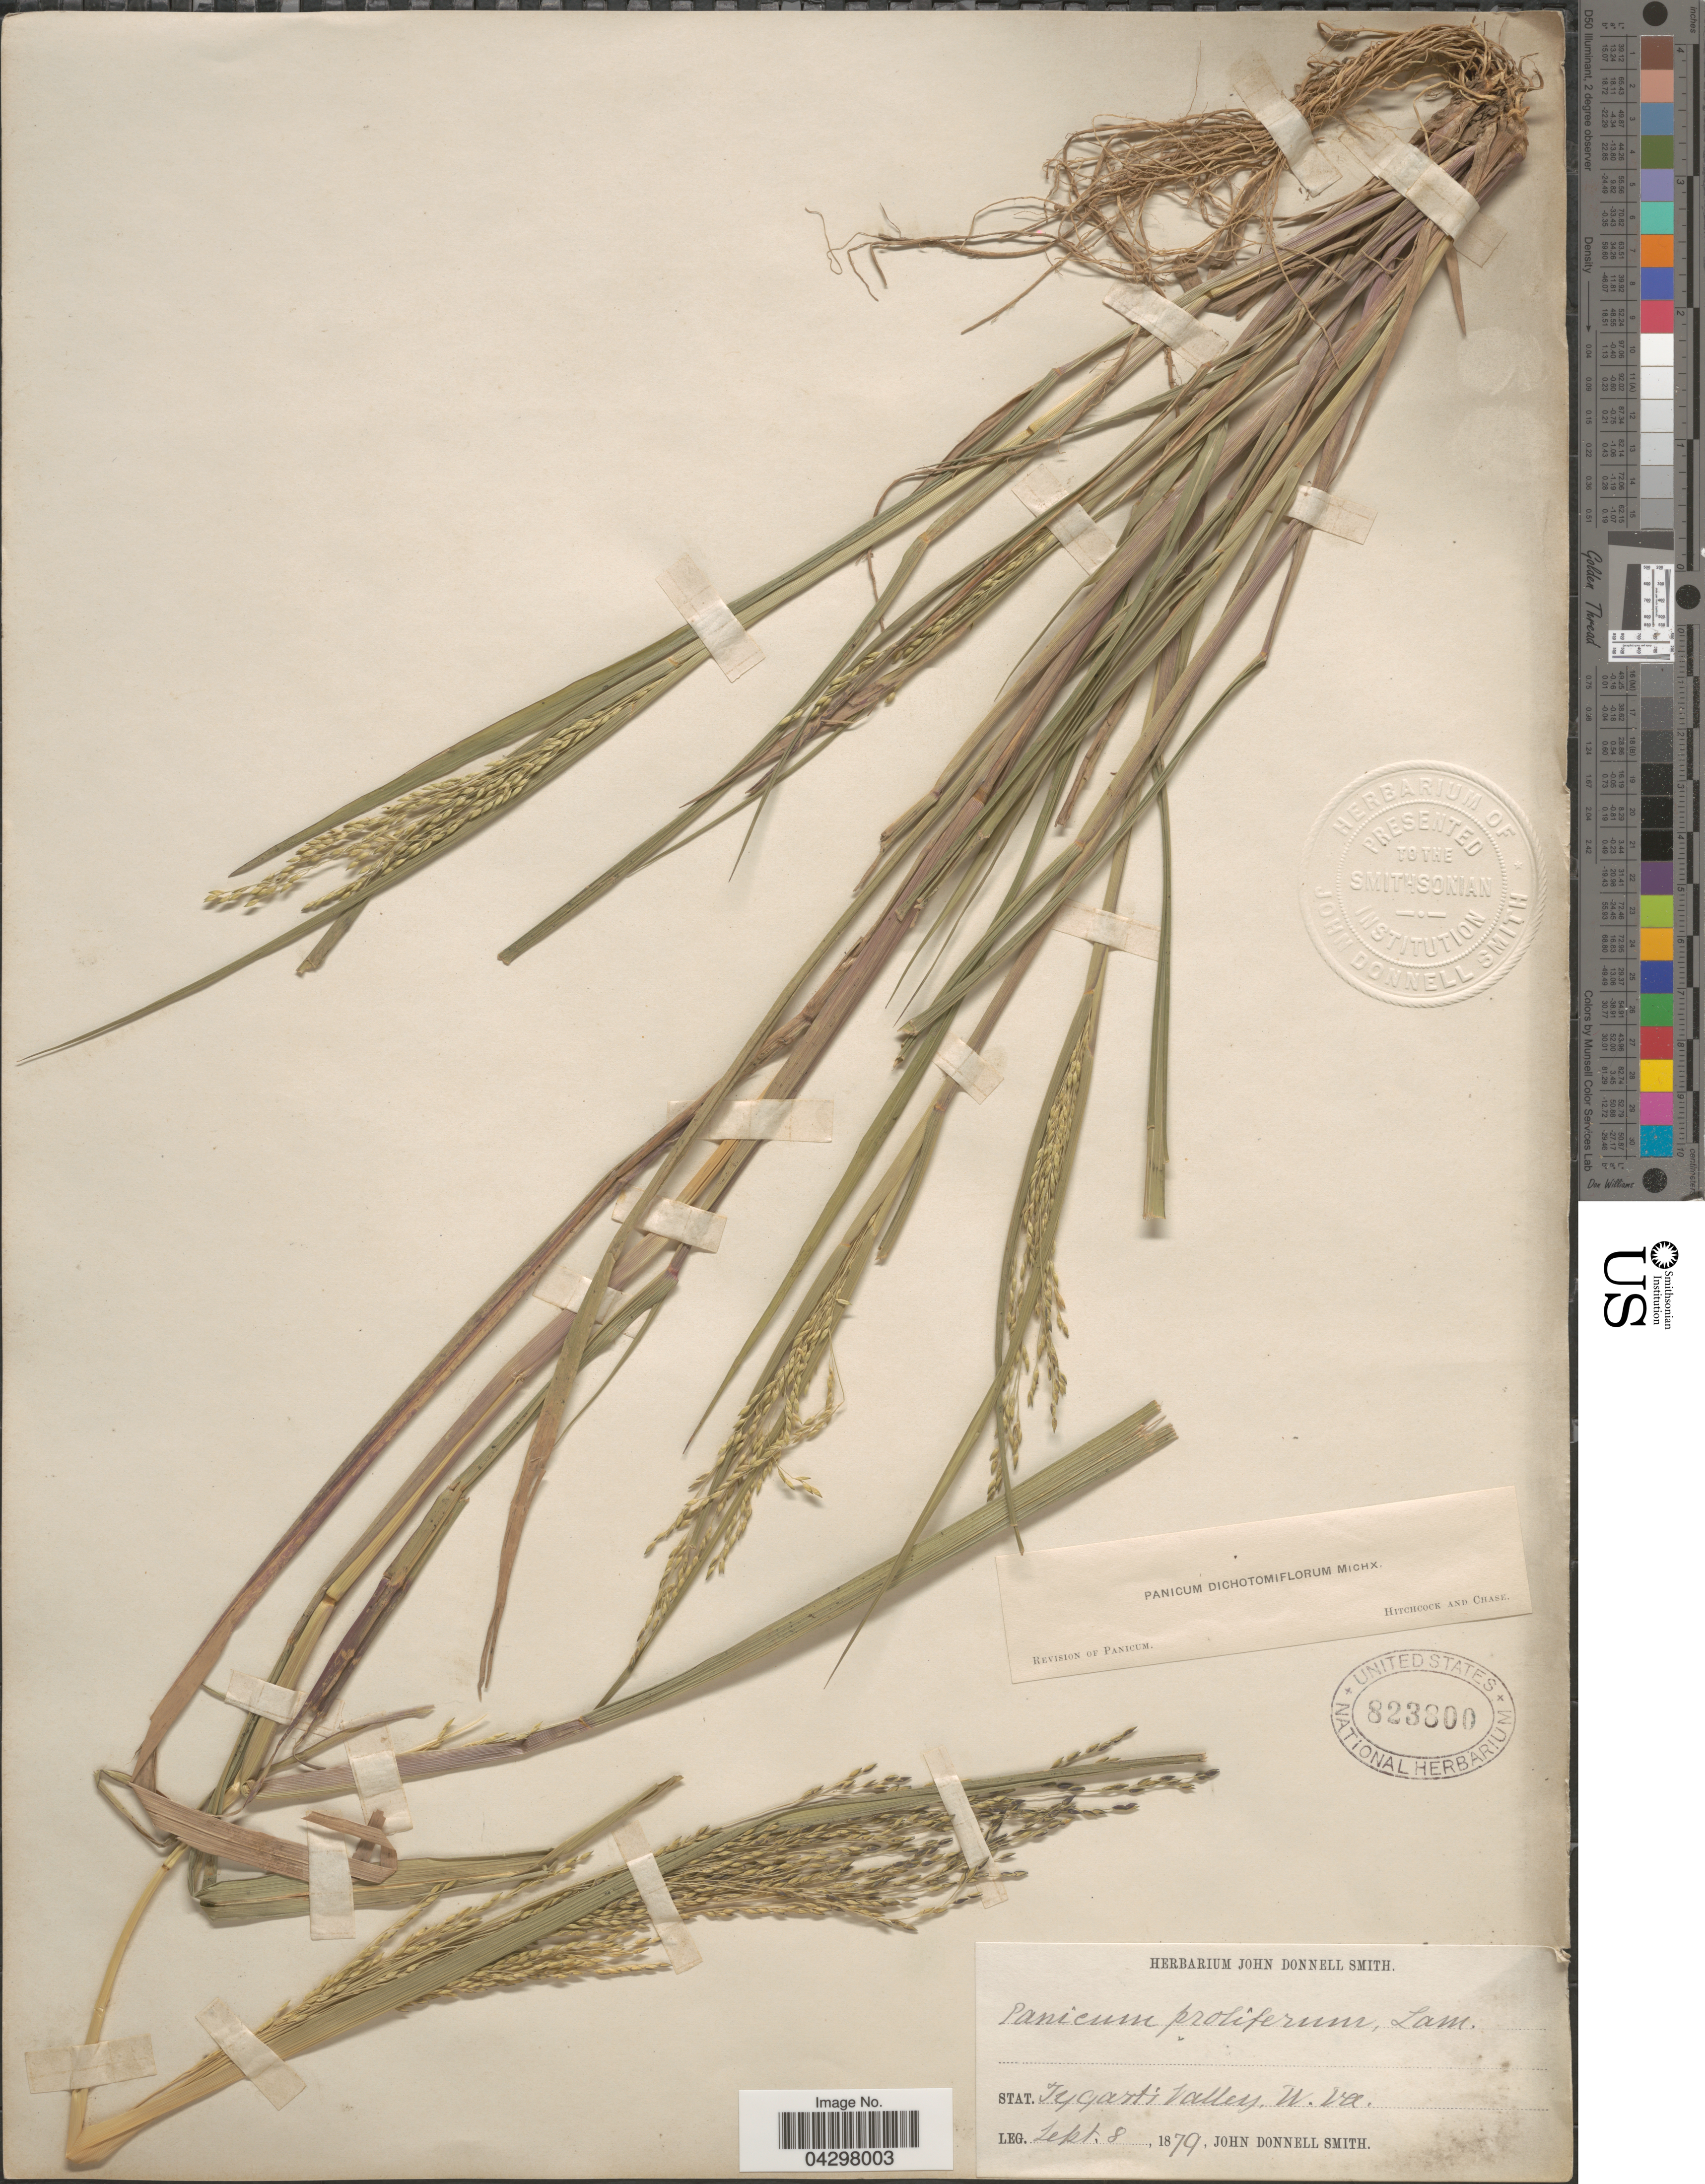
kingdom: Plantae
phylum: Tracheophyta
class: Liliopsida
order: Poales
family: Poaceae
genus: Panicum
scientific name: Panicum dichotomiflorum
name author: Michx.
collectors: J. Donnell Smith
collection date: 1879-09-08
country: United States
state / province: West Virginia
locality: Stat. Tygarti Valley.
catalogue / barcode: US 823800